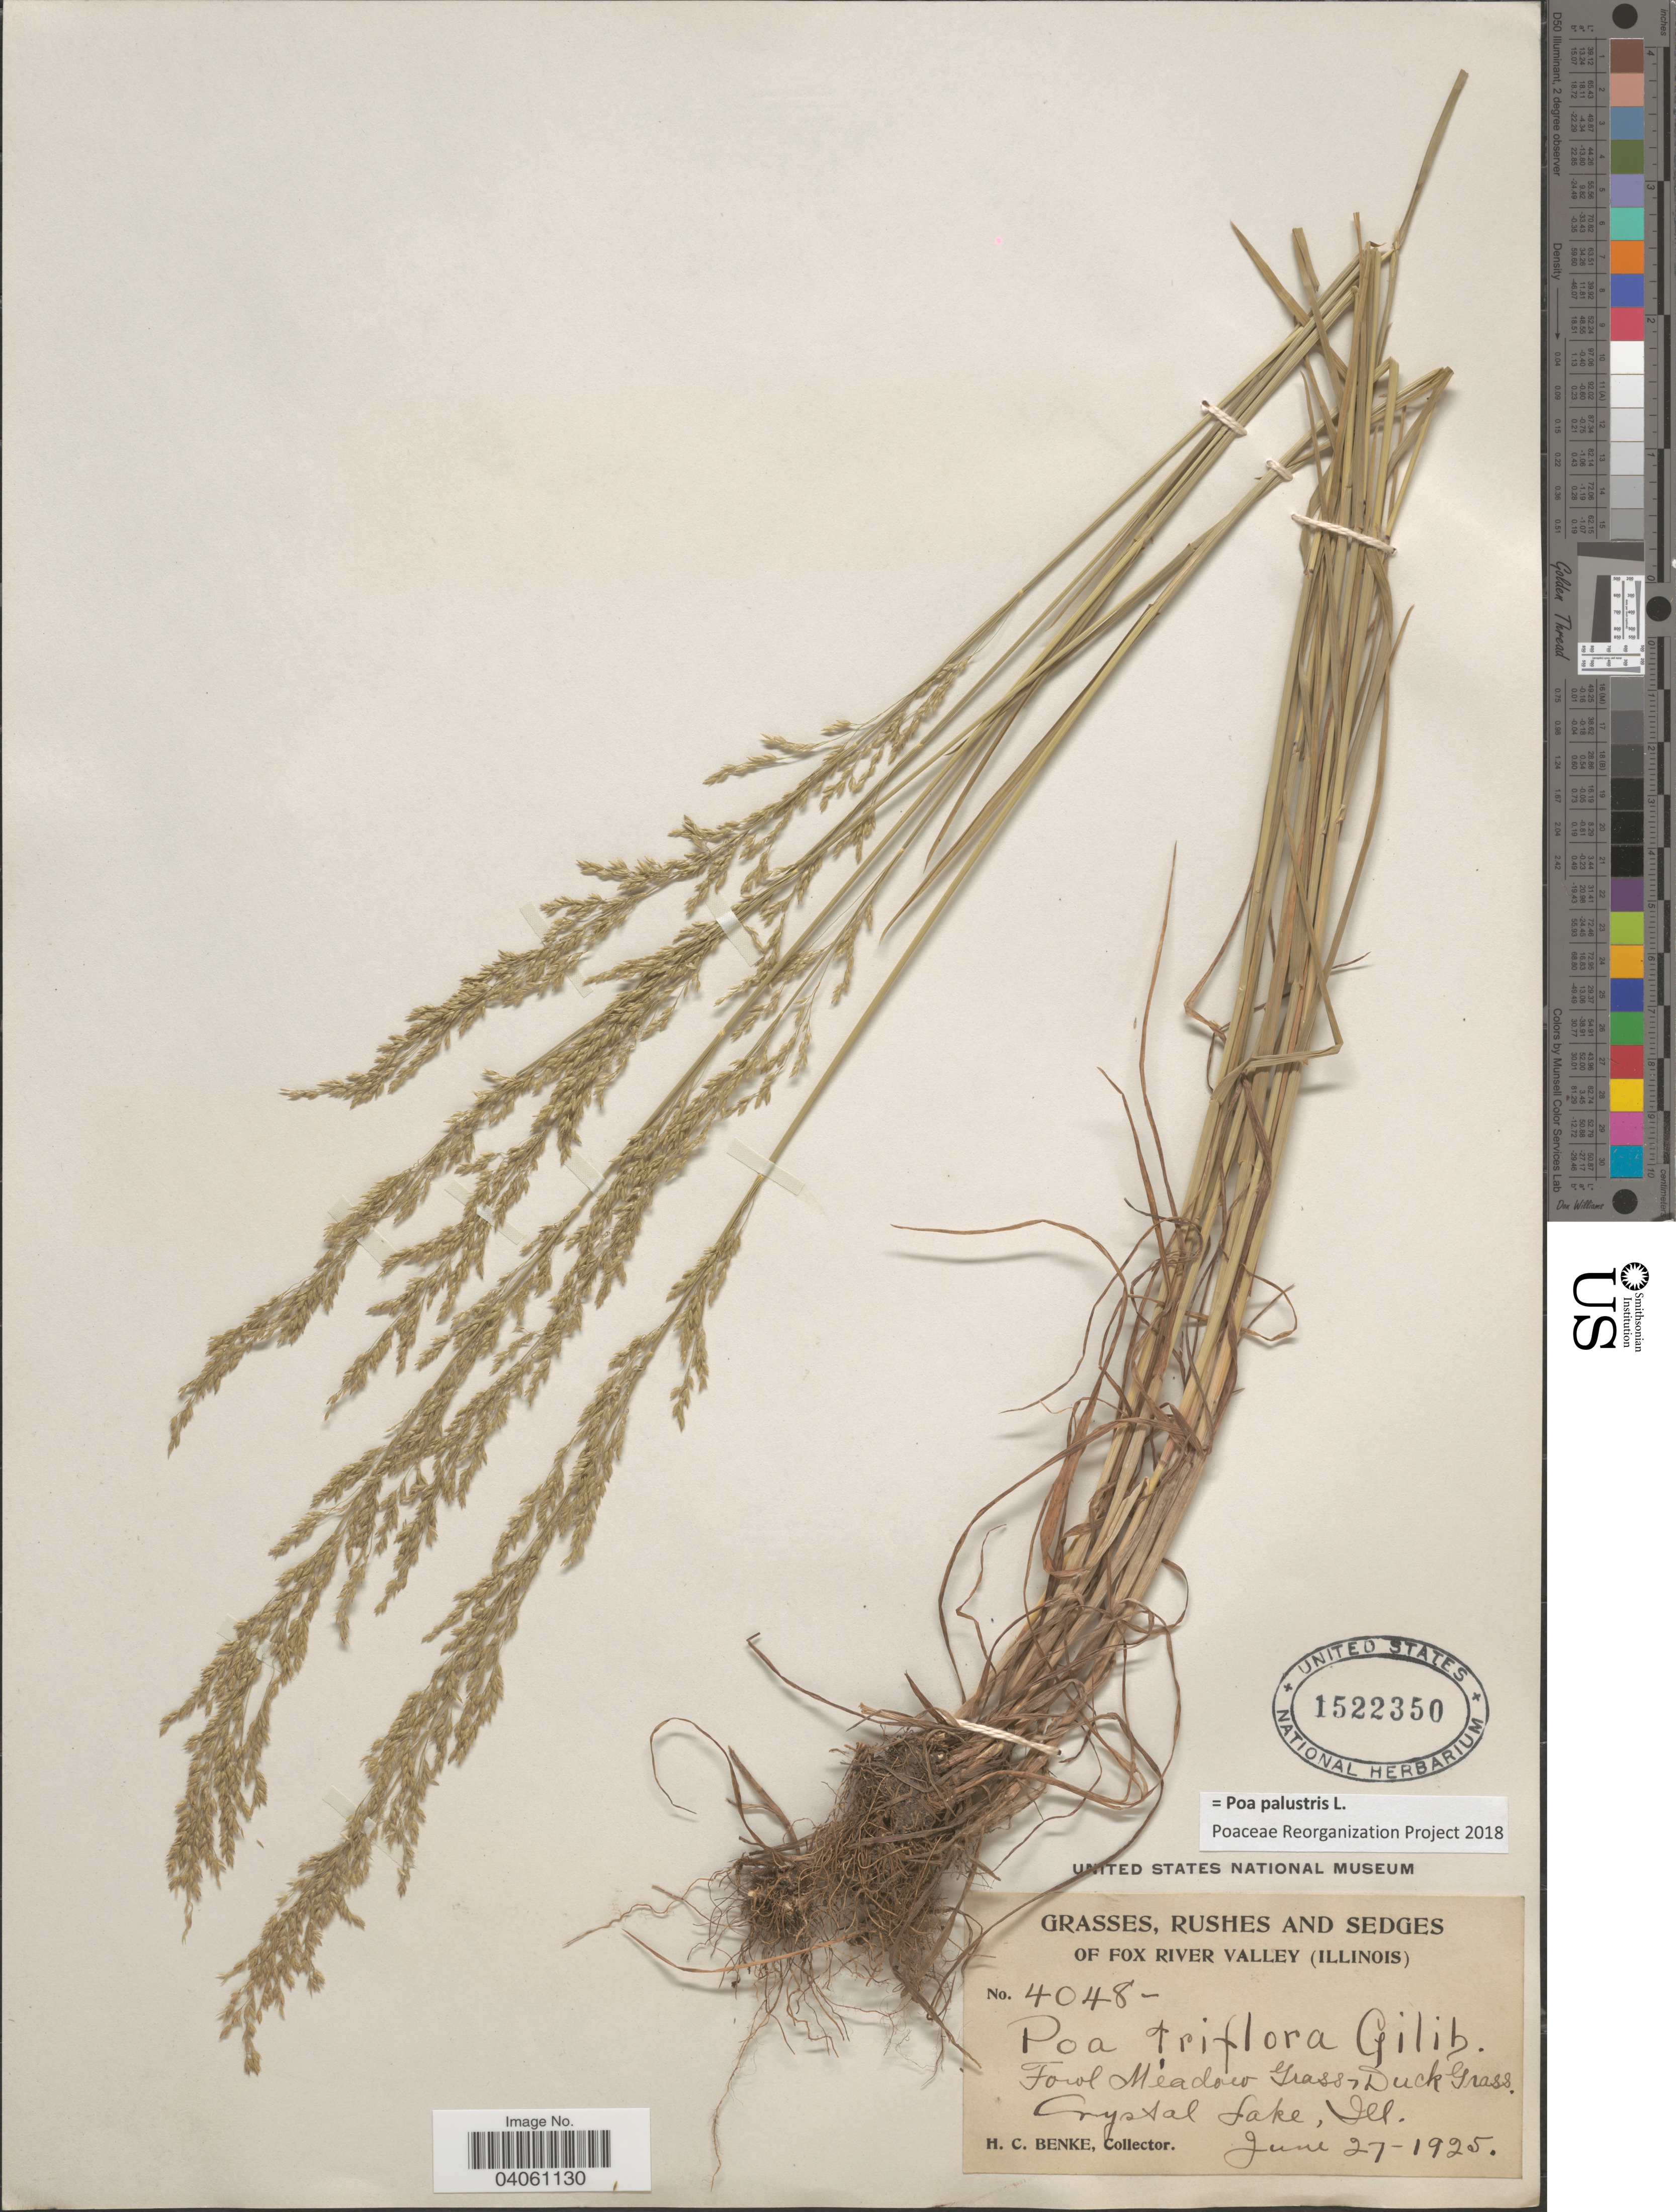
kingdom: Plantae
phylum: Tracheophyta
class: Liliopsida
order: Poales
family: Poaceae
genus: Poa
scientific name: Poa palustris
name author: L.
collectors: H. Benke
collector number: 4048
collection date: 1925-06-27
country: United States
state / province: Illinois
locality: Fox River Valley. Crystal Lake.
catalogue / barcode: US 1522350